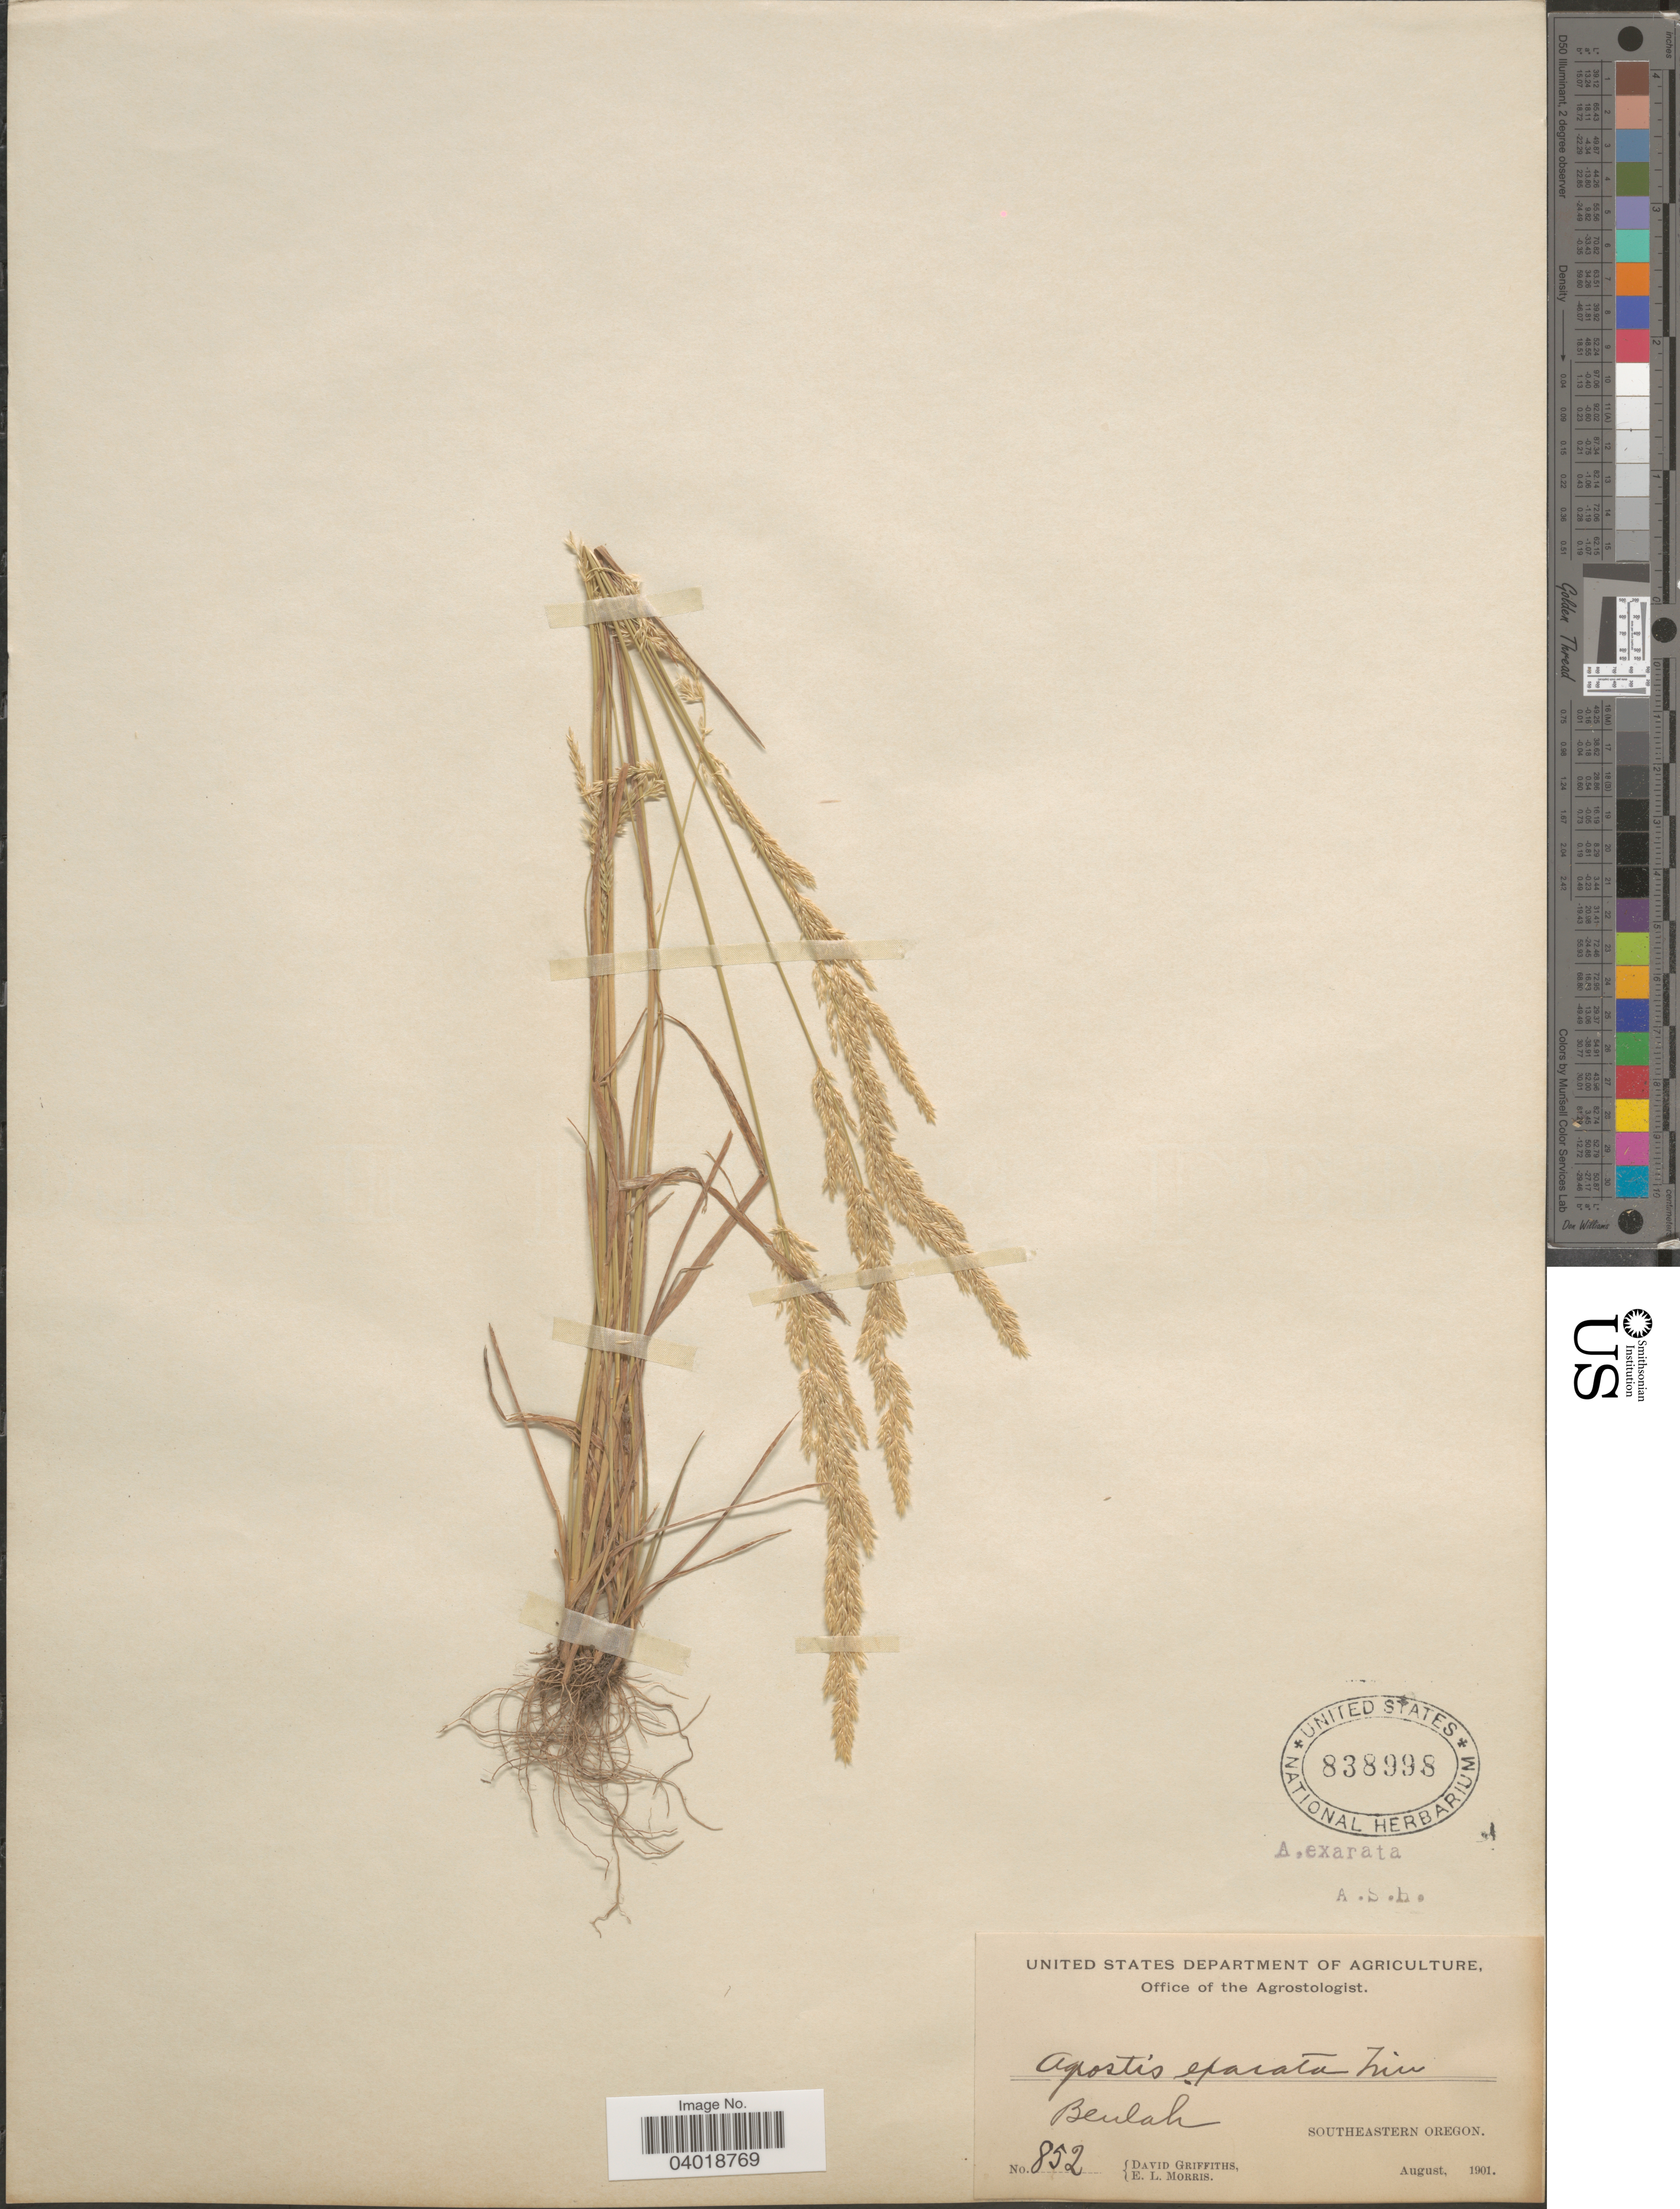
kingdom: Plantae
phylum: Tracheophyta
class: Liliopsida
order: Poales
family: Poaceae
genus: Agrostis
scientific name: Agrostis exarata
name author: Trin.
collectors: D. Griffiths & E. Morris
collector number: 852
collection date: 1901-08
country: United States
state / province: Oregon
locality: Beulah. Southeastern Oregon.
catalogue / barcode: US 838998